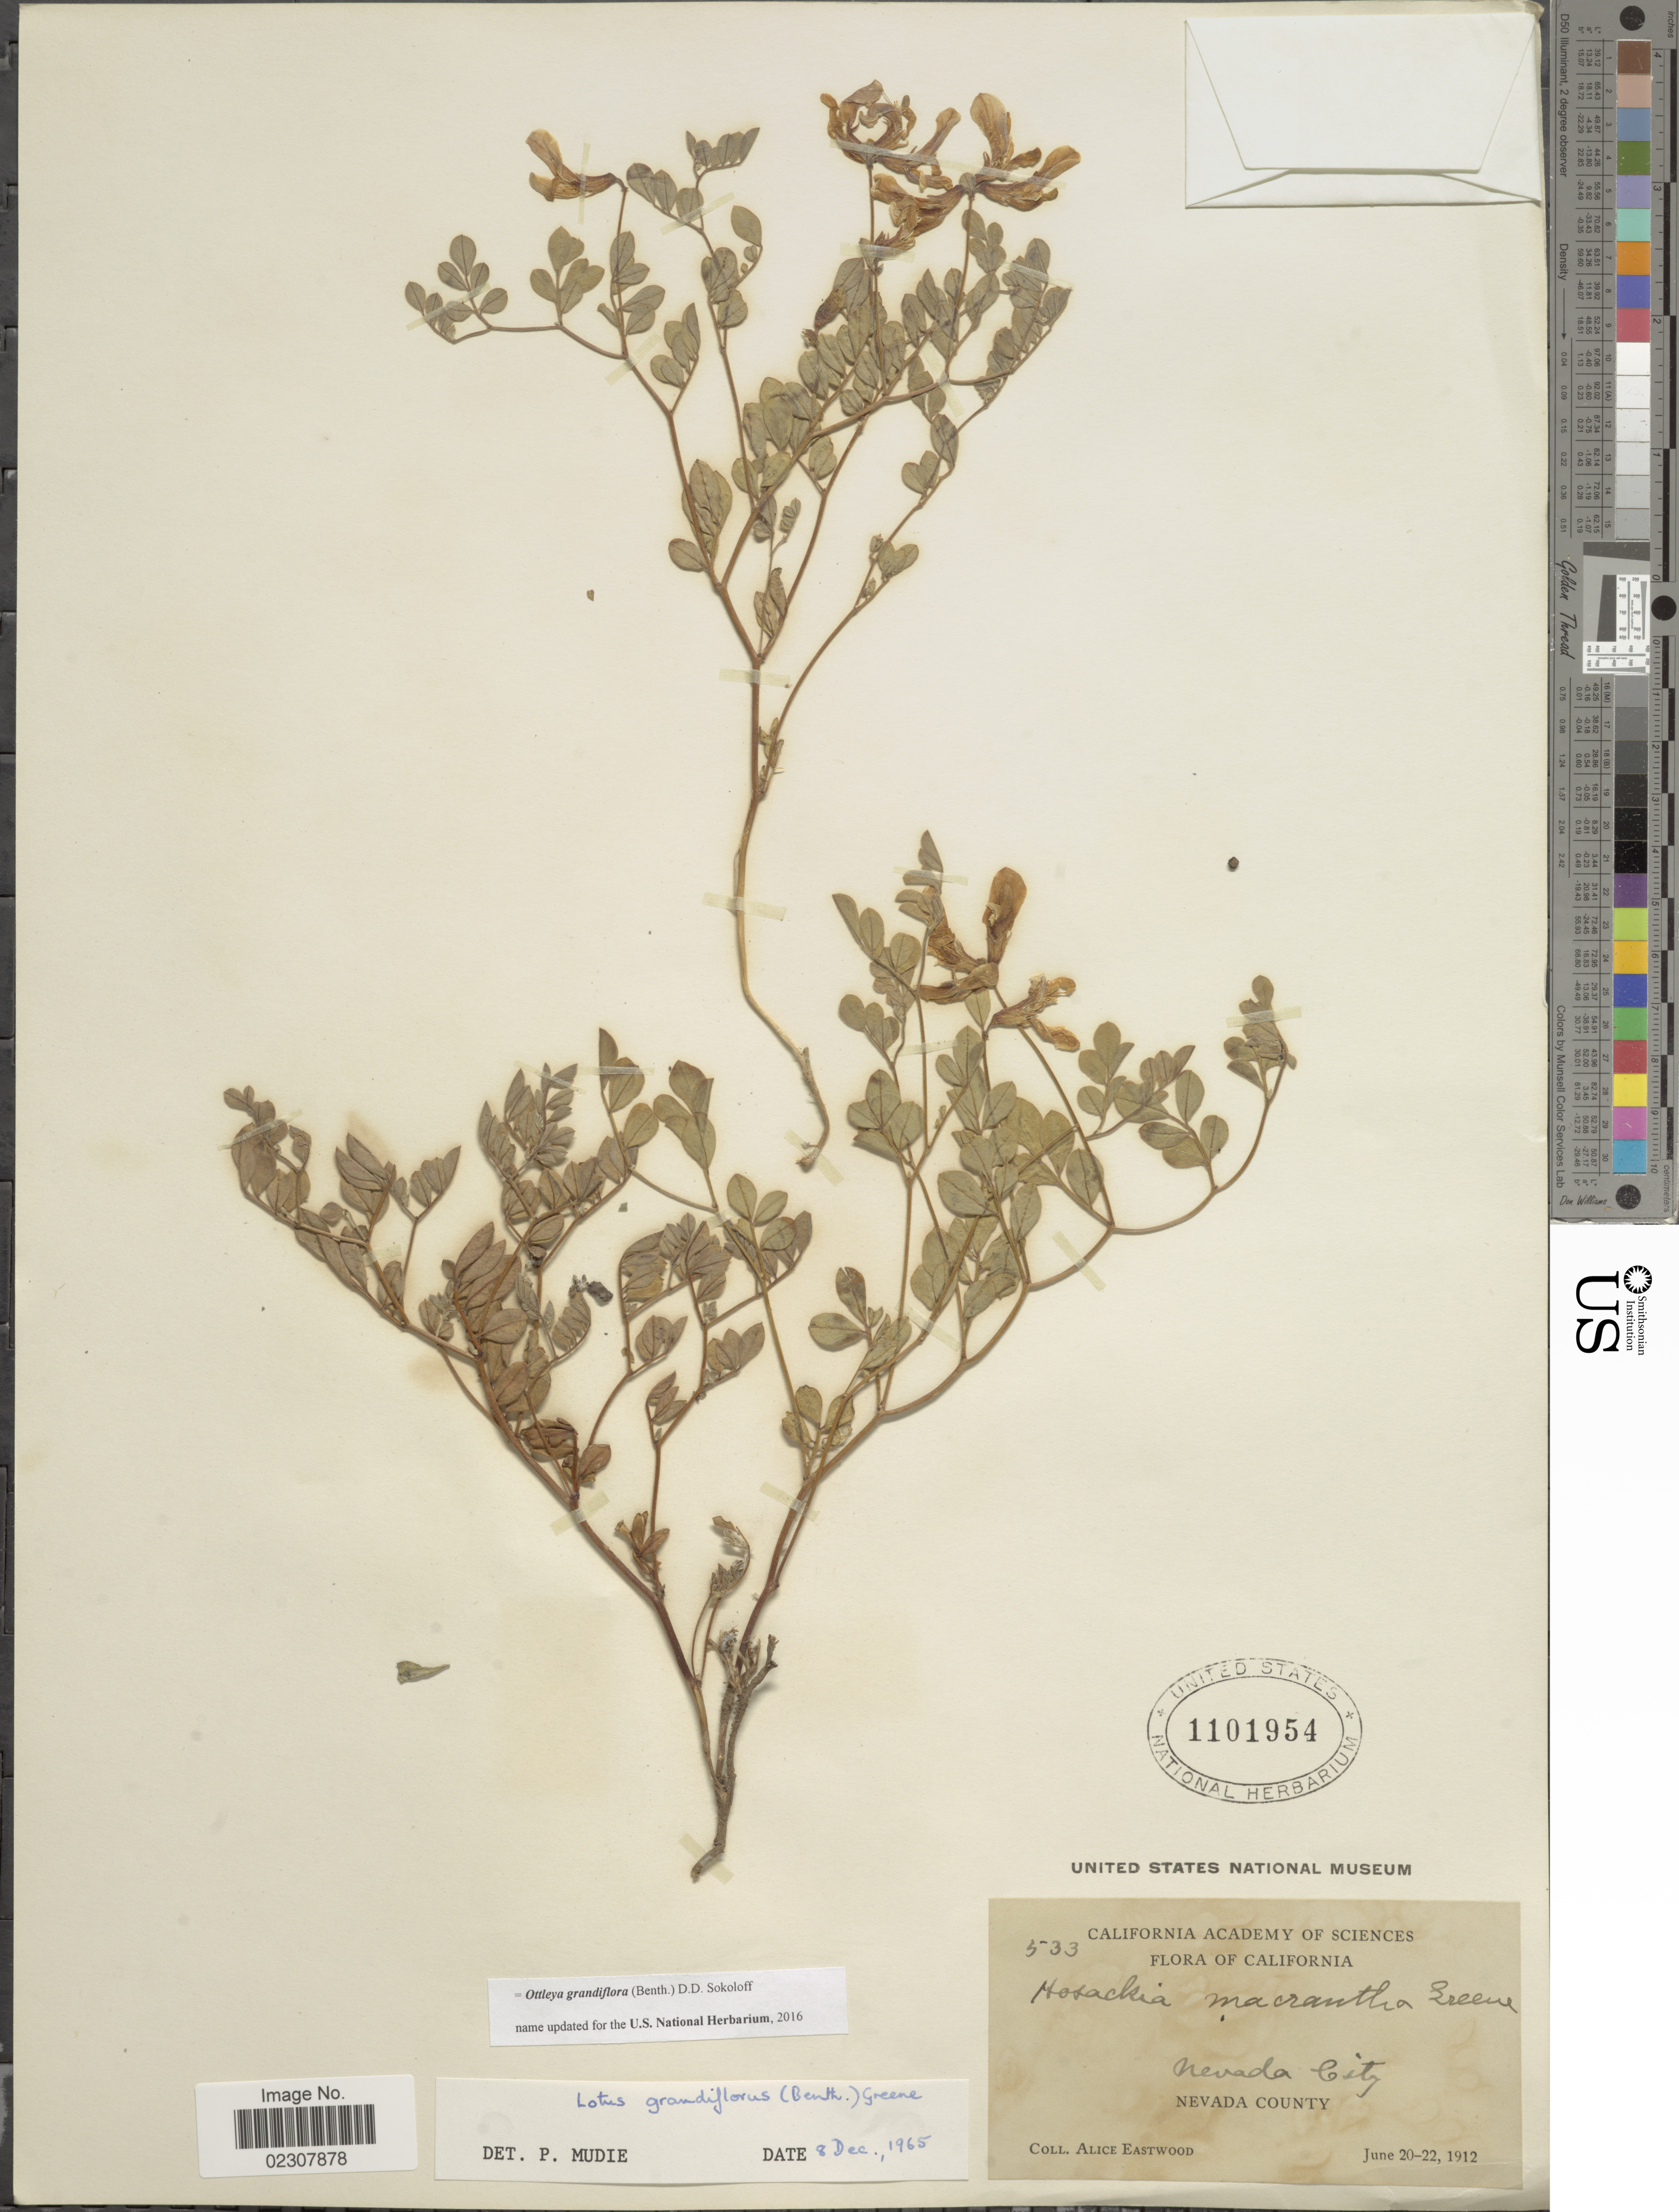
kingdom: Plantae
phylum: Tracheophyta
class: Magnoliopsida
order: Fabales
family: Fabaceae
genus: Ottleya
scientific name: Ottleya grandiflora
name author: (Benth.) D.D. Sokoloff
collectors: A. Eastwood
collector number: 533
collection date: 1912-06-20/1912-06-22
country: United States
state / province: California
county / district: Nevada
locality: Nevada City, Nevada County.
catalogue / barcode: US 1101954